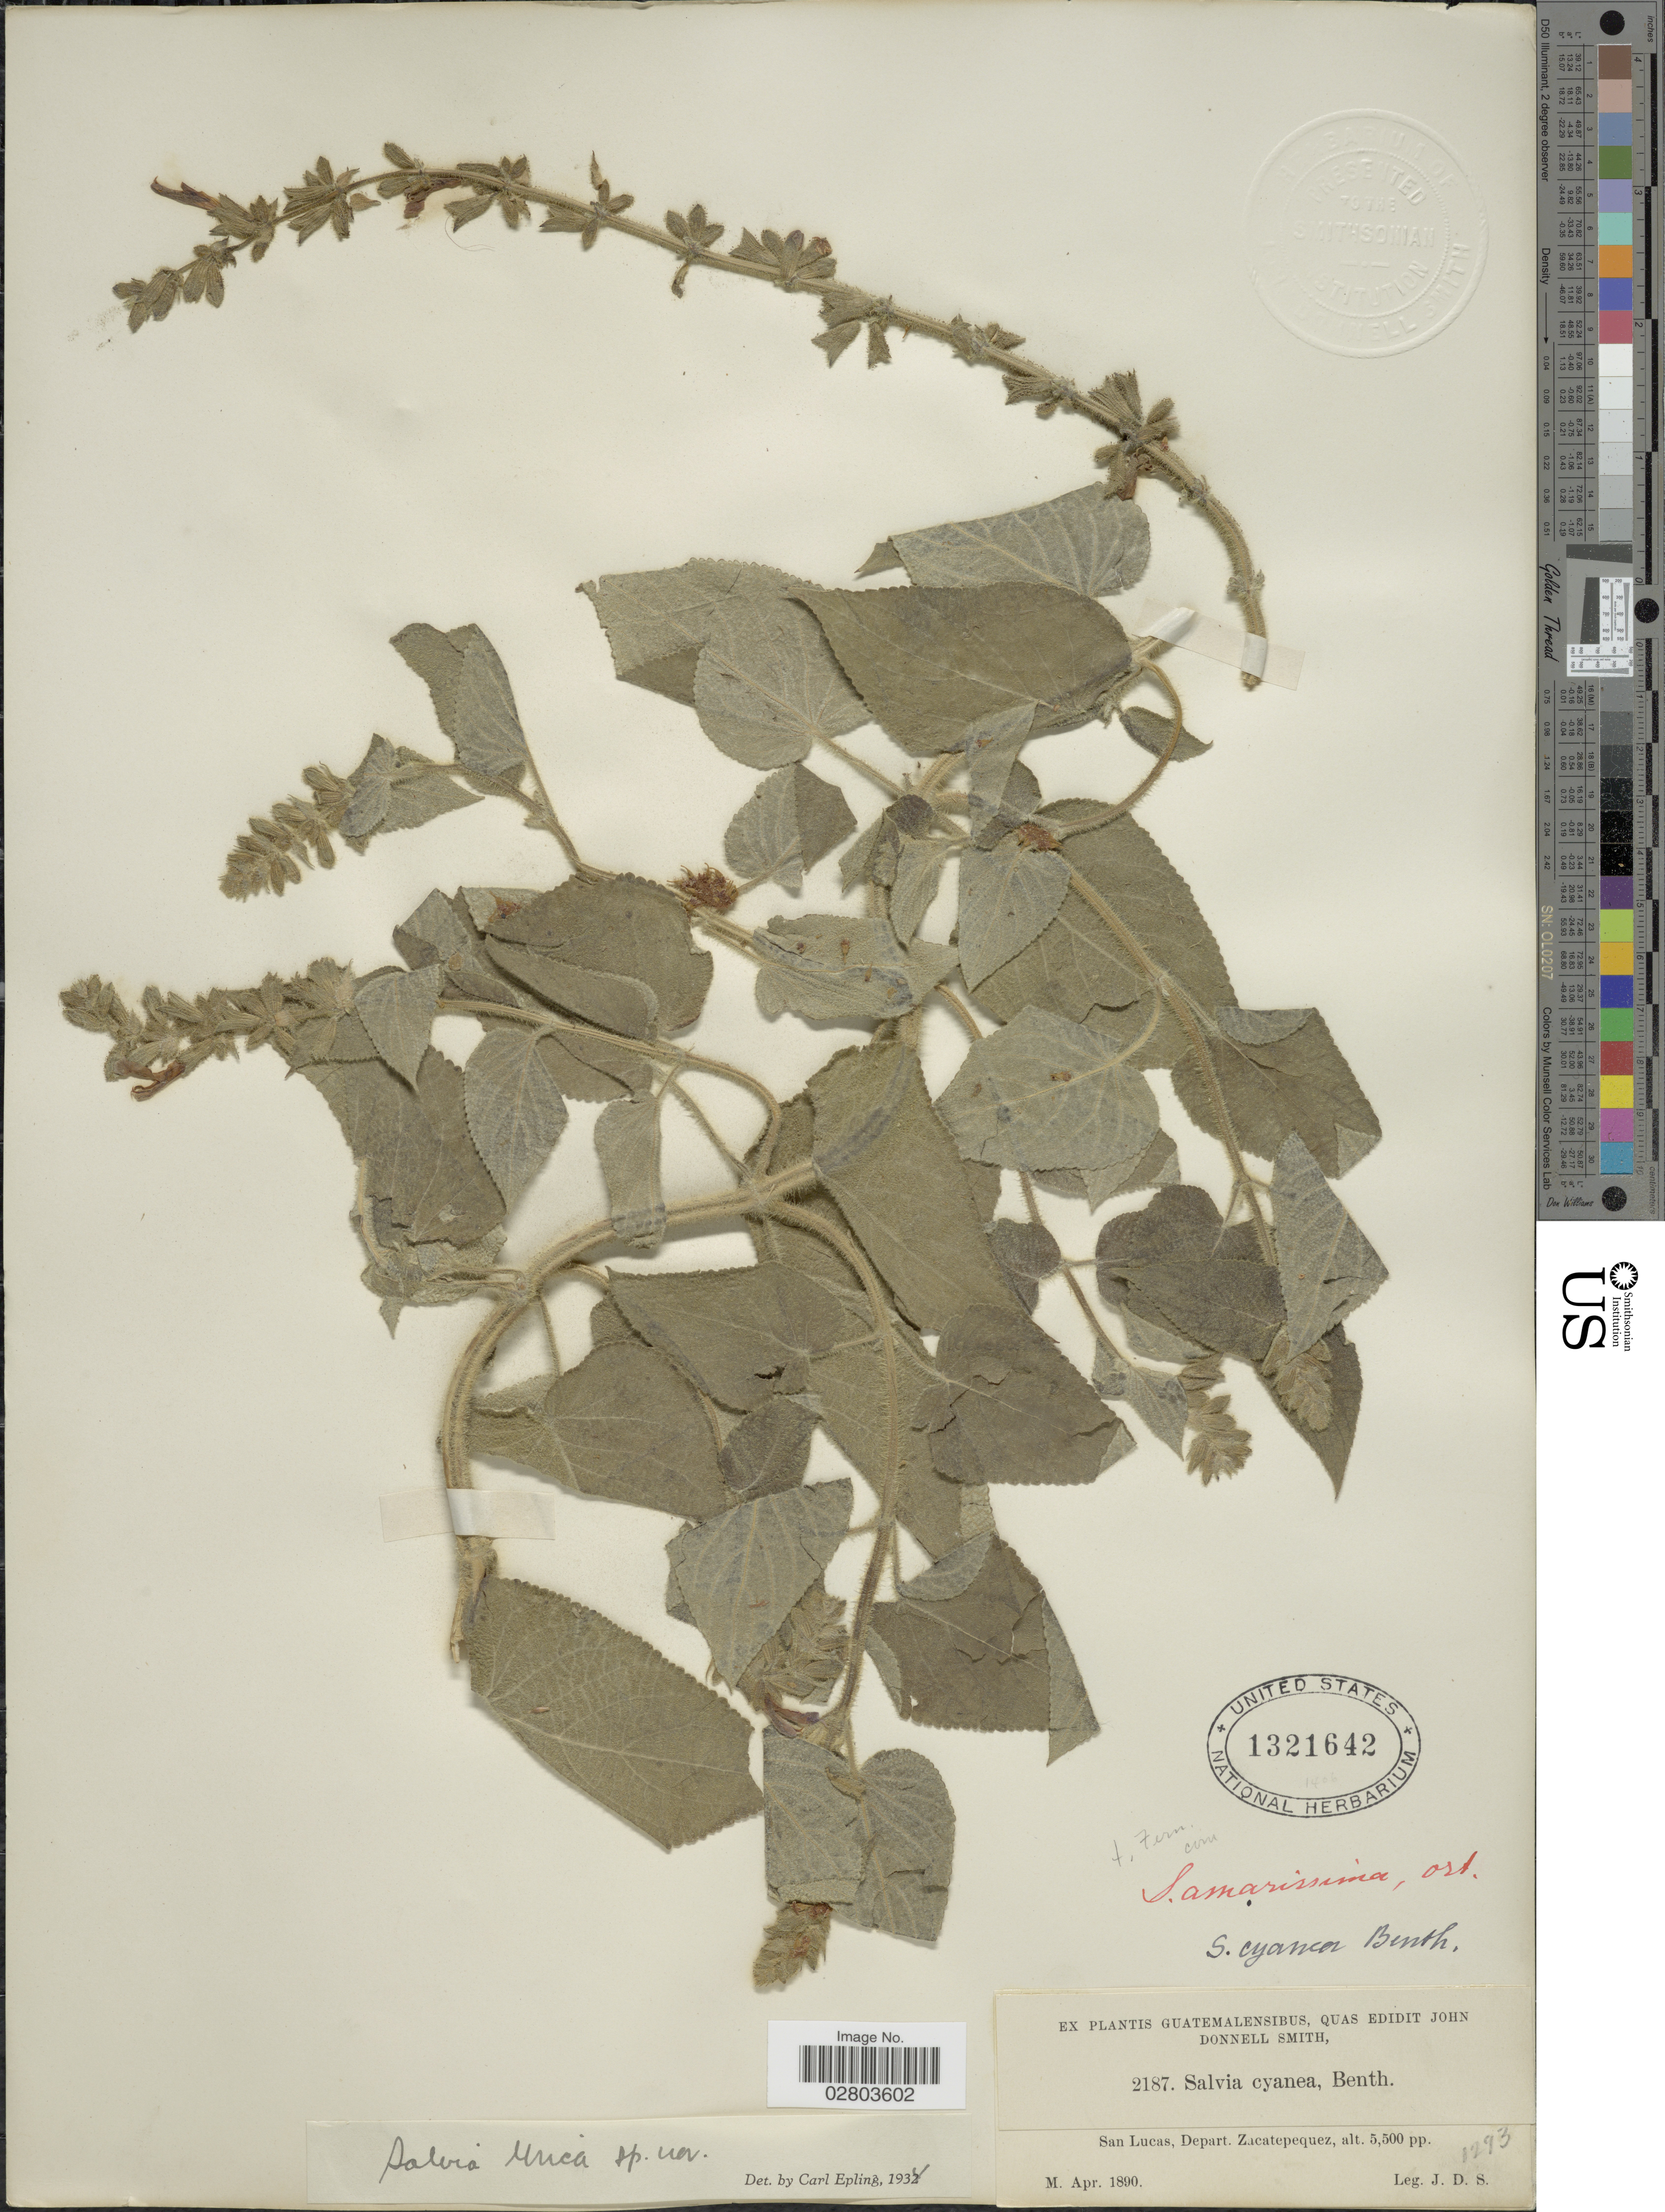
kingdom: Plantae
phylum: Tracheophyta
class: Magnoliopsida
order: Lamiales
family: Lamiaceae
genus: Salvia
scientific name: Salvia urica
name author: Epling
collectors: J. Donnell Smith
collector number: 2187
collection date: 1890-04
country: Guatemala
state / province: Sacatepéquez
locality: San Lucas, Depart. Zacatepequez.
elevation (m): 1676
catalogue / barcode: US 1321642